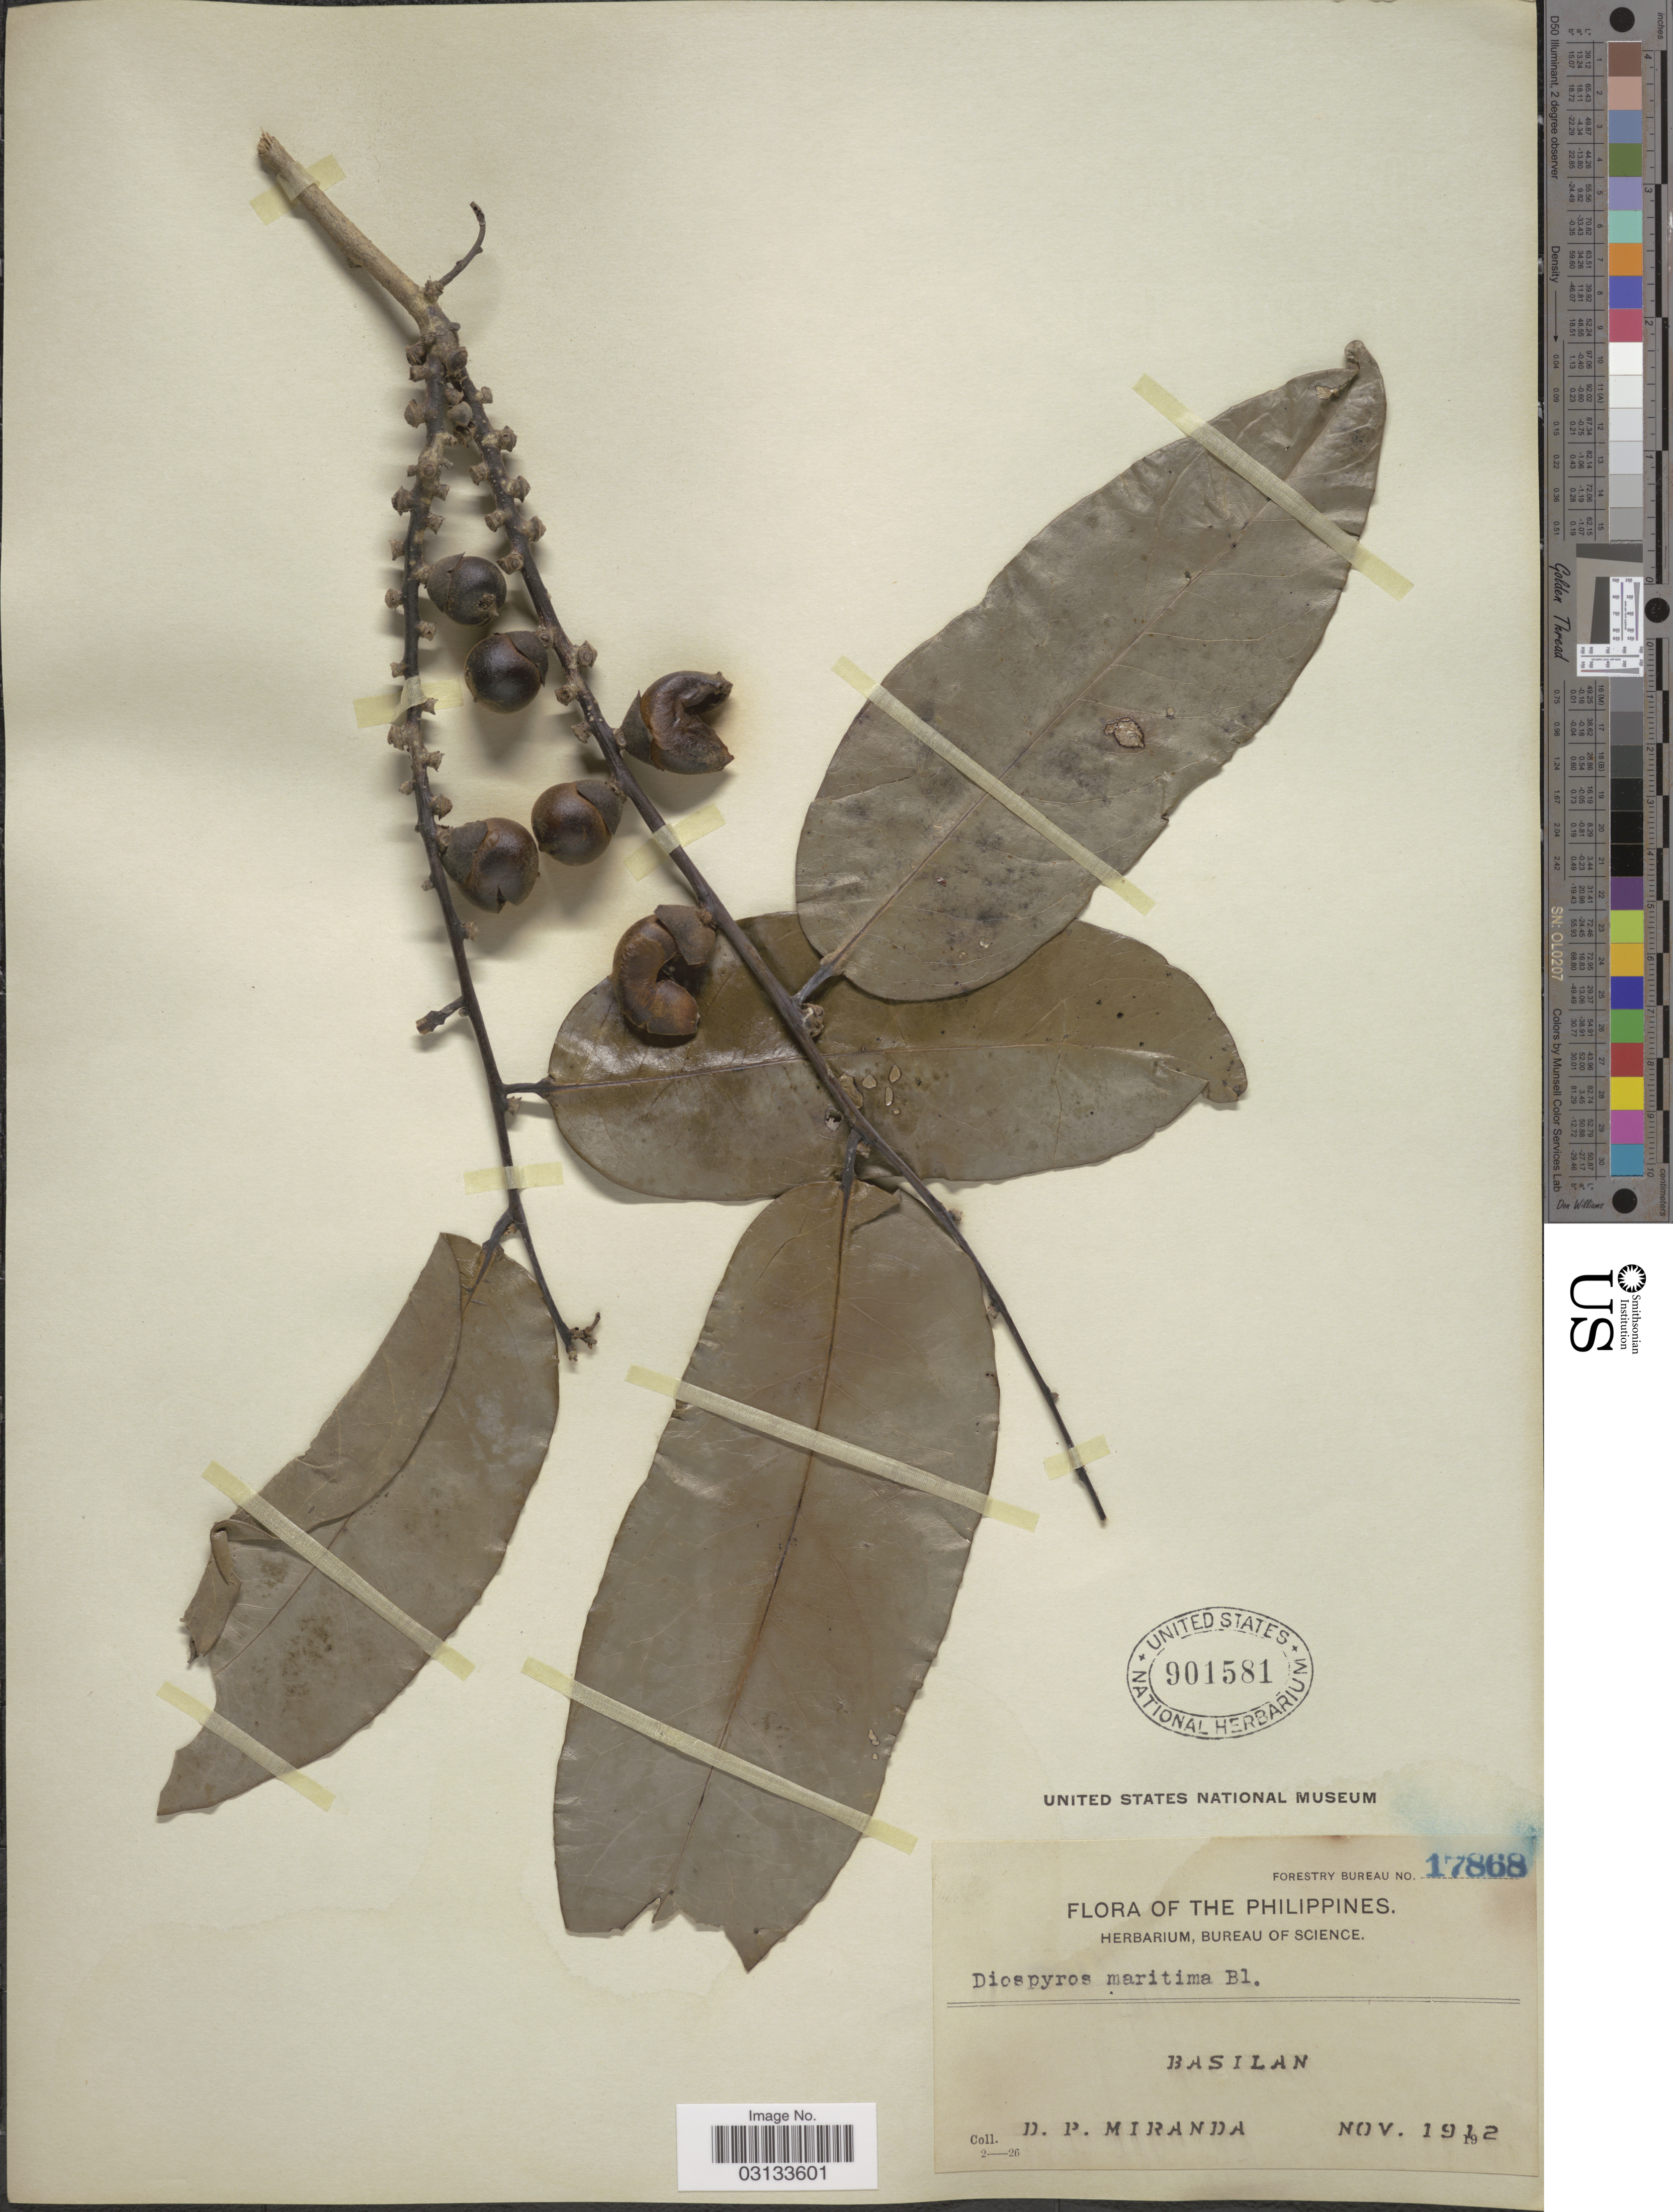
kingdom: Plantae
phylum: Tracheophyta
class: Magnoliopsida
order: Ericales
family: Ebenaceae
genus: Diospyros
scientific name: Diospyros maritima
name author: Blume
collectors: D. P. Miranda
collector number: Forestry Bureau 17868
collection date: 1912-11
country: Philippines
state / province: Muslim Mindanao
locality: Basilan.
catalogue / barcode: US 901581